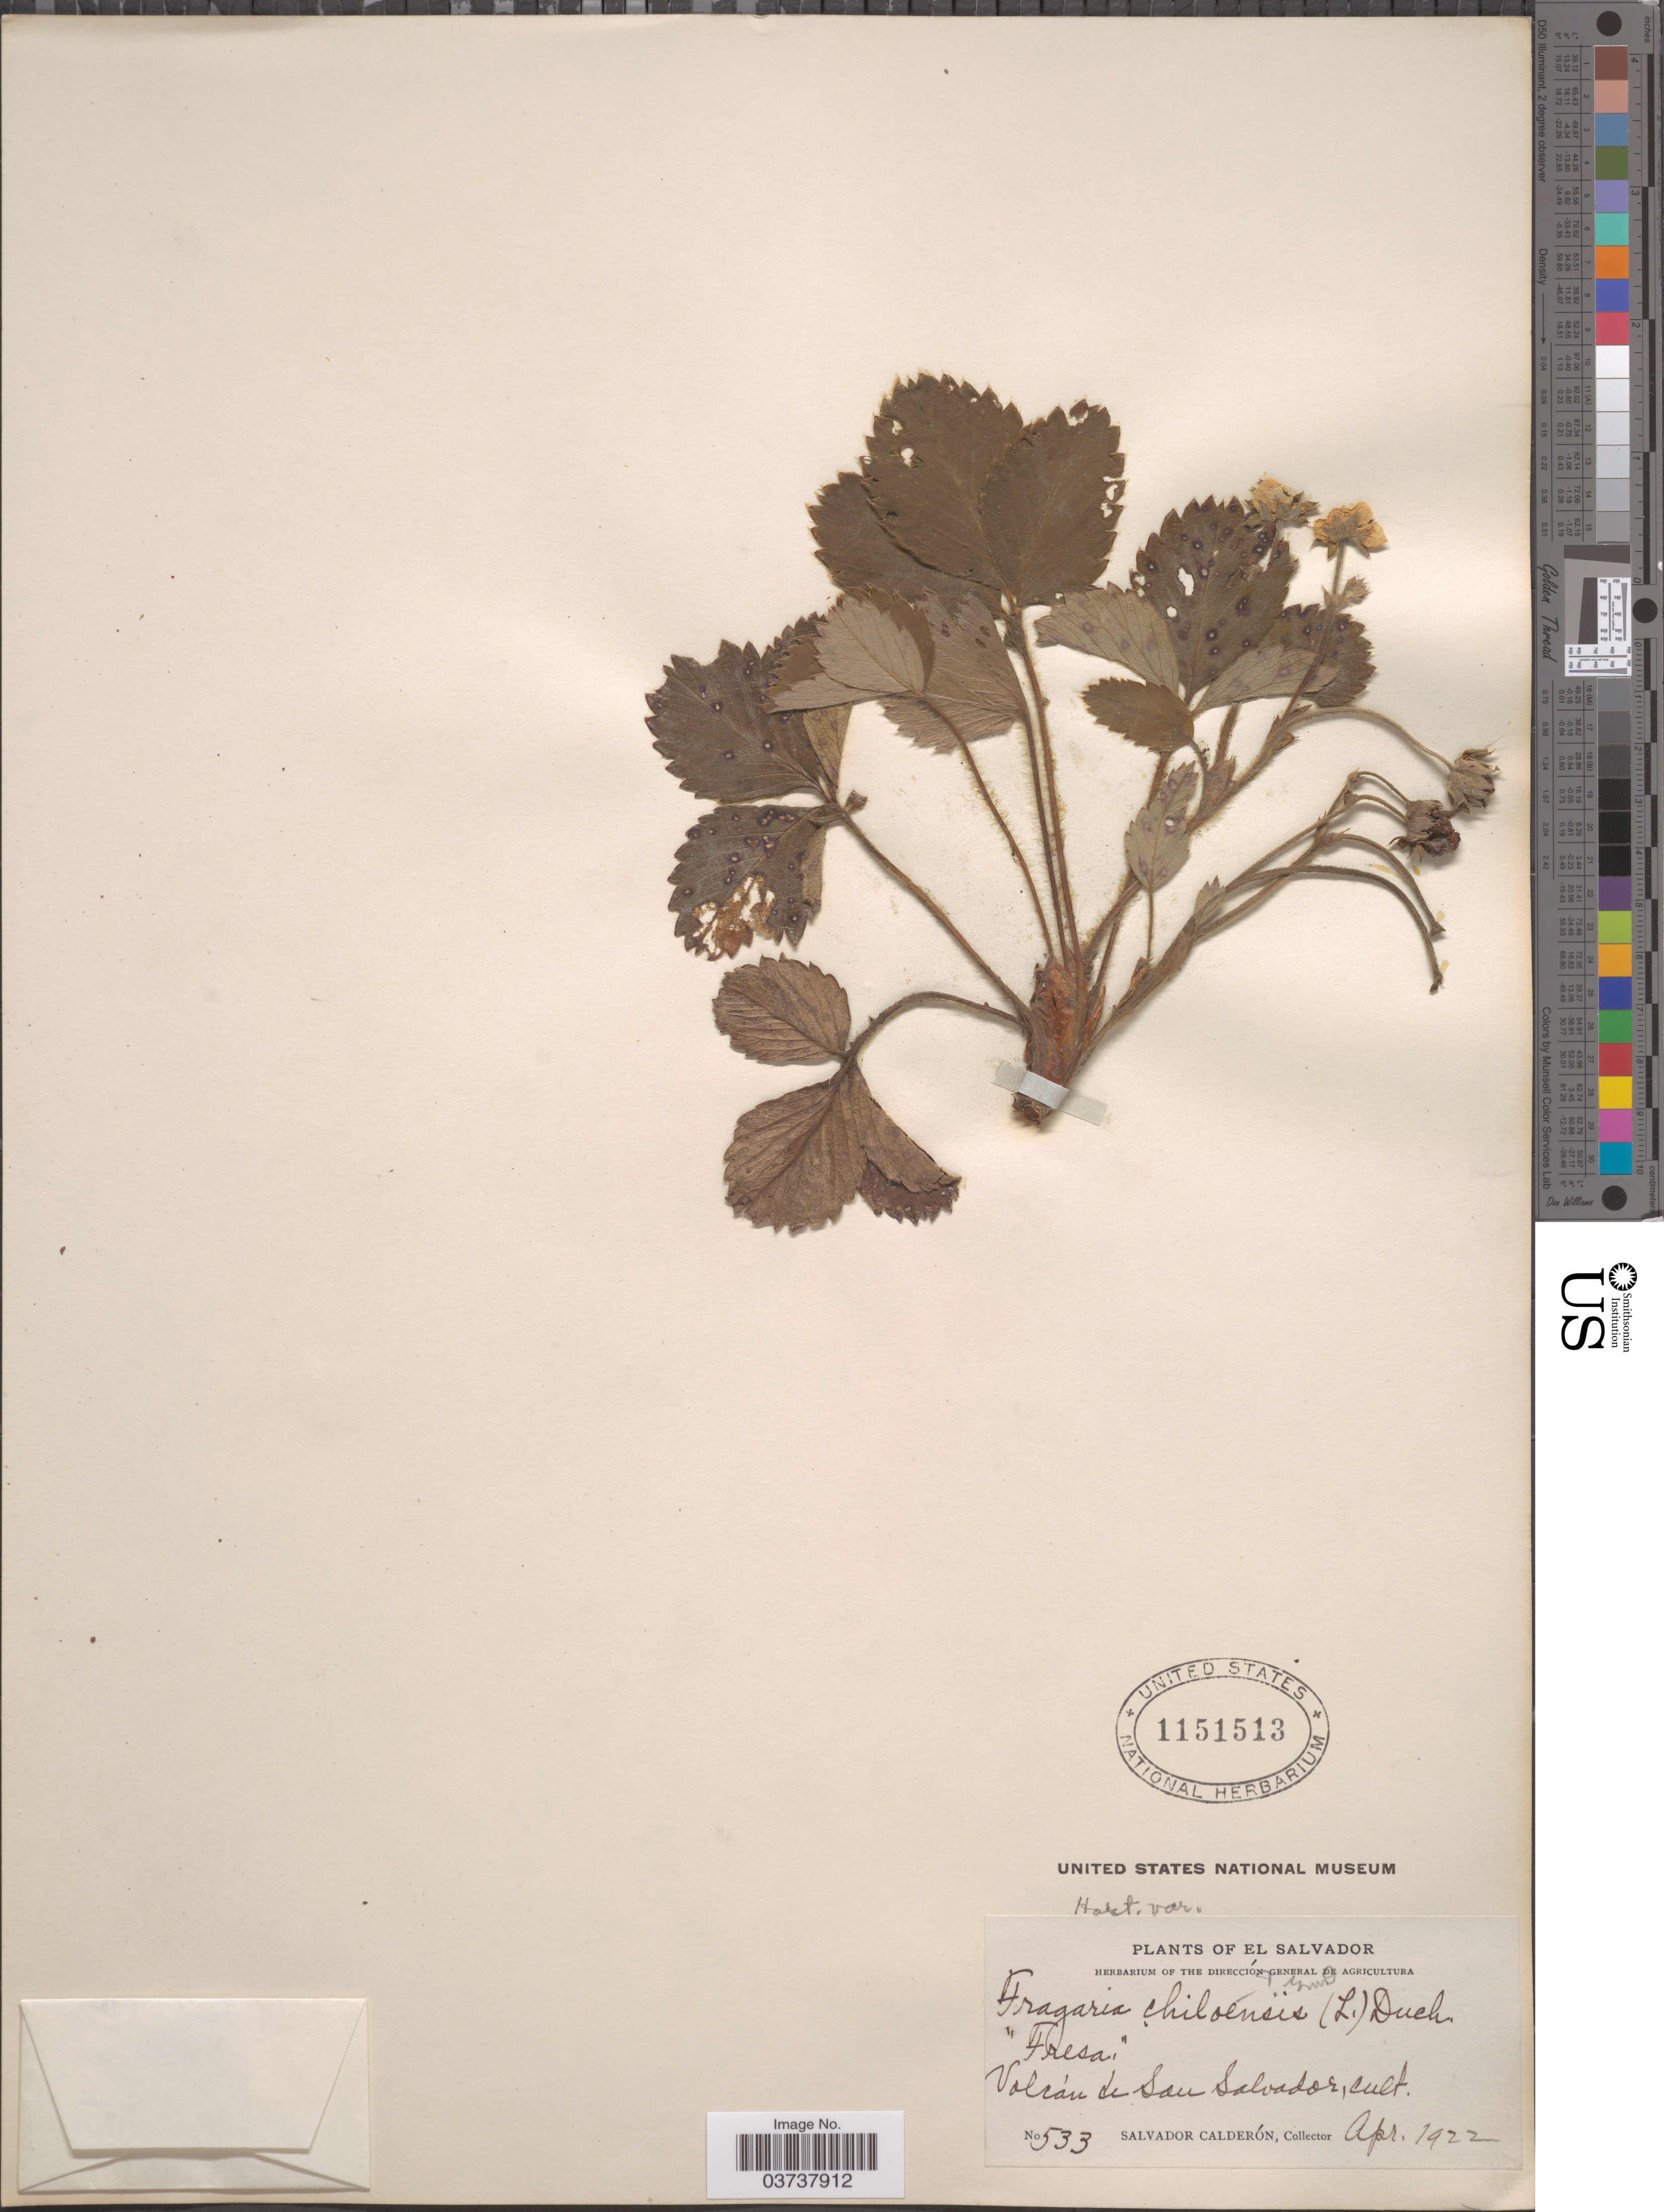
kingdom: Plantae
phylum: Tracheophyta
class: Magnoliopsida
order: Rosales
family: Rosaceae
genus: Fragaria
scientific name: Fragaria sp.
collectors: S. Calderón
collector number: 533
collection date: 1922-04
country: El Salvador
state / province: San Salvador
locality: Volcán de San Salvador.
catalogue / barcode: US 1151513